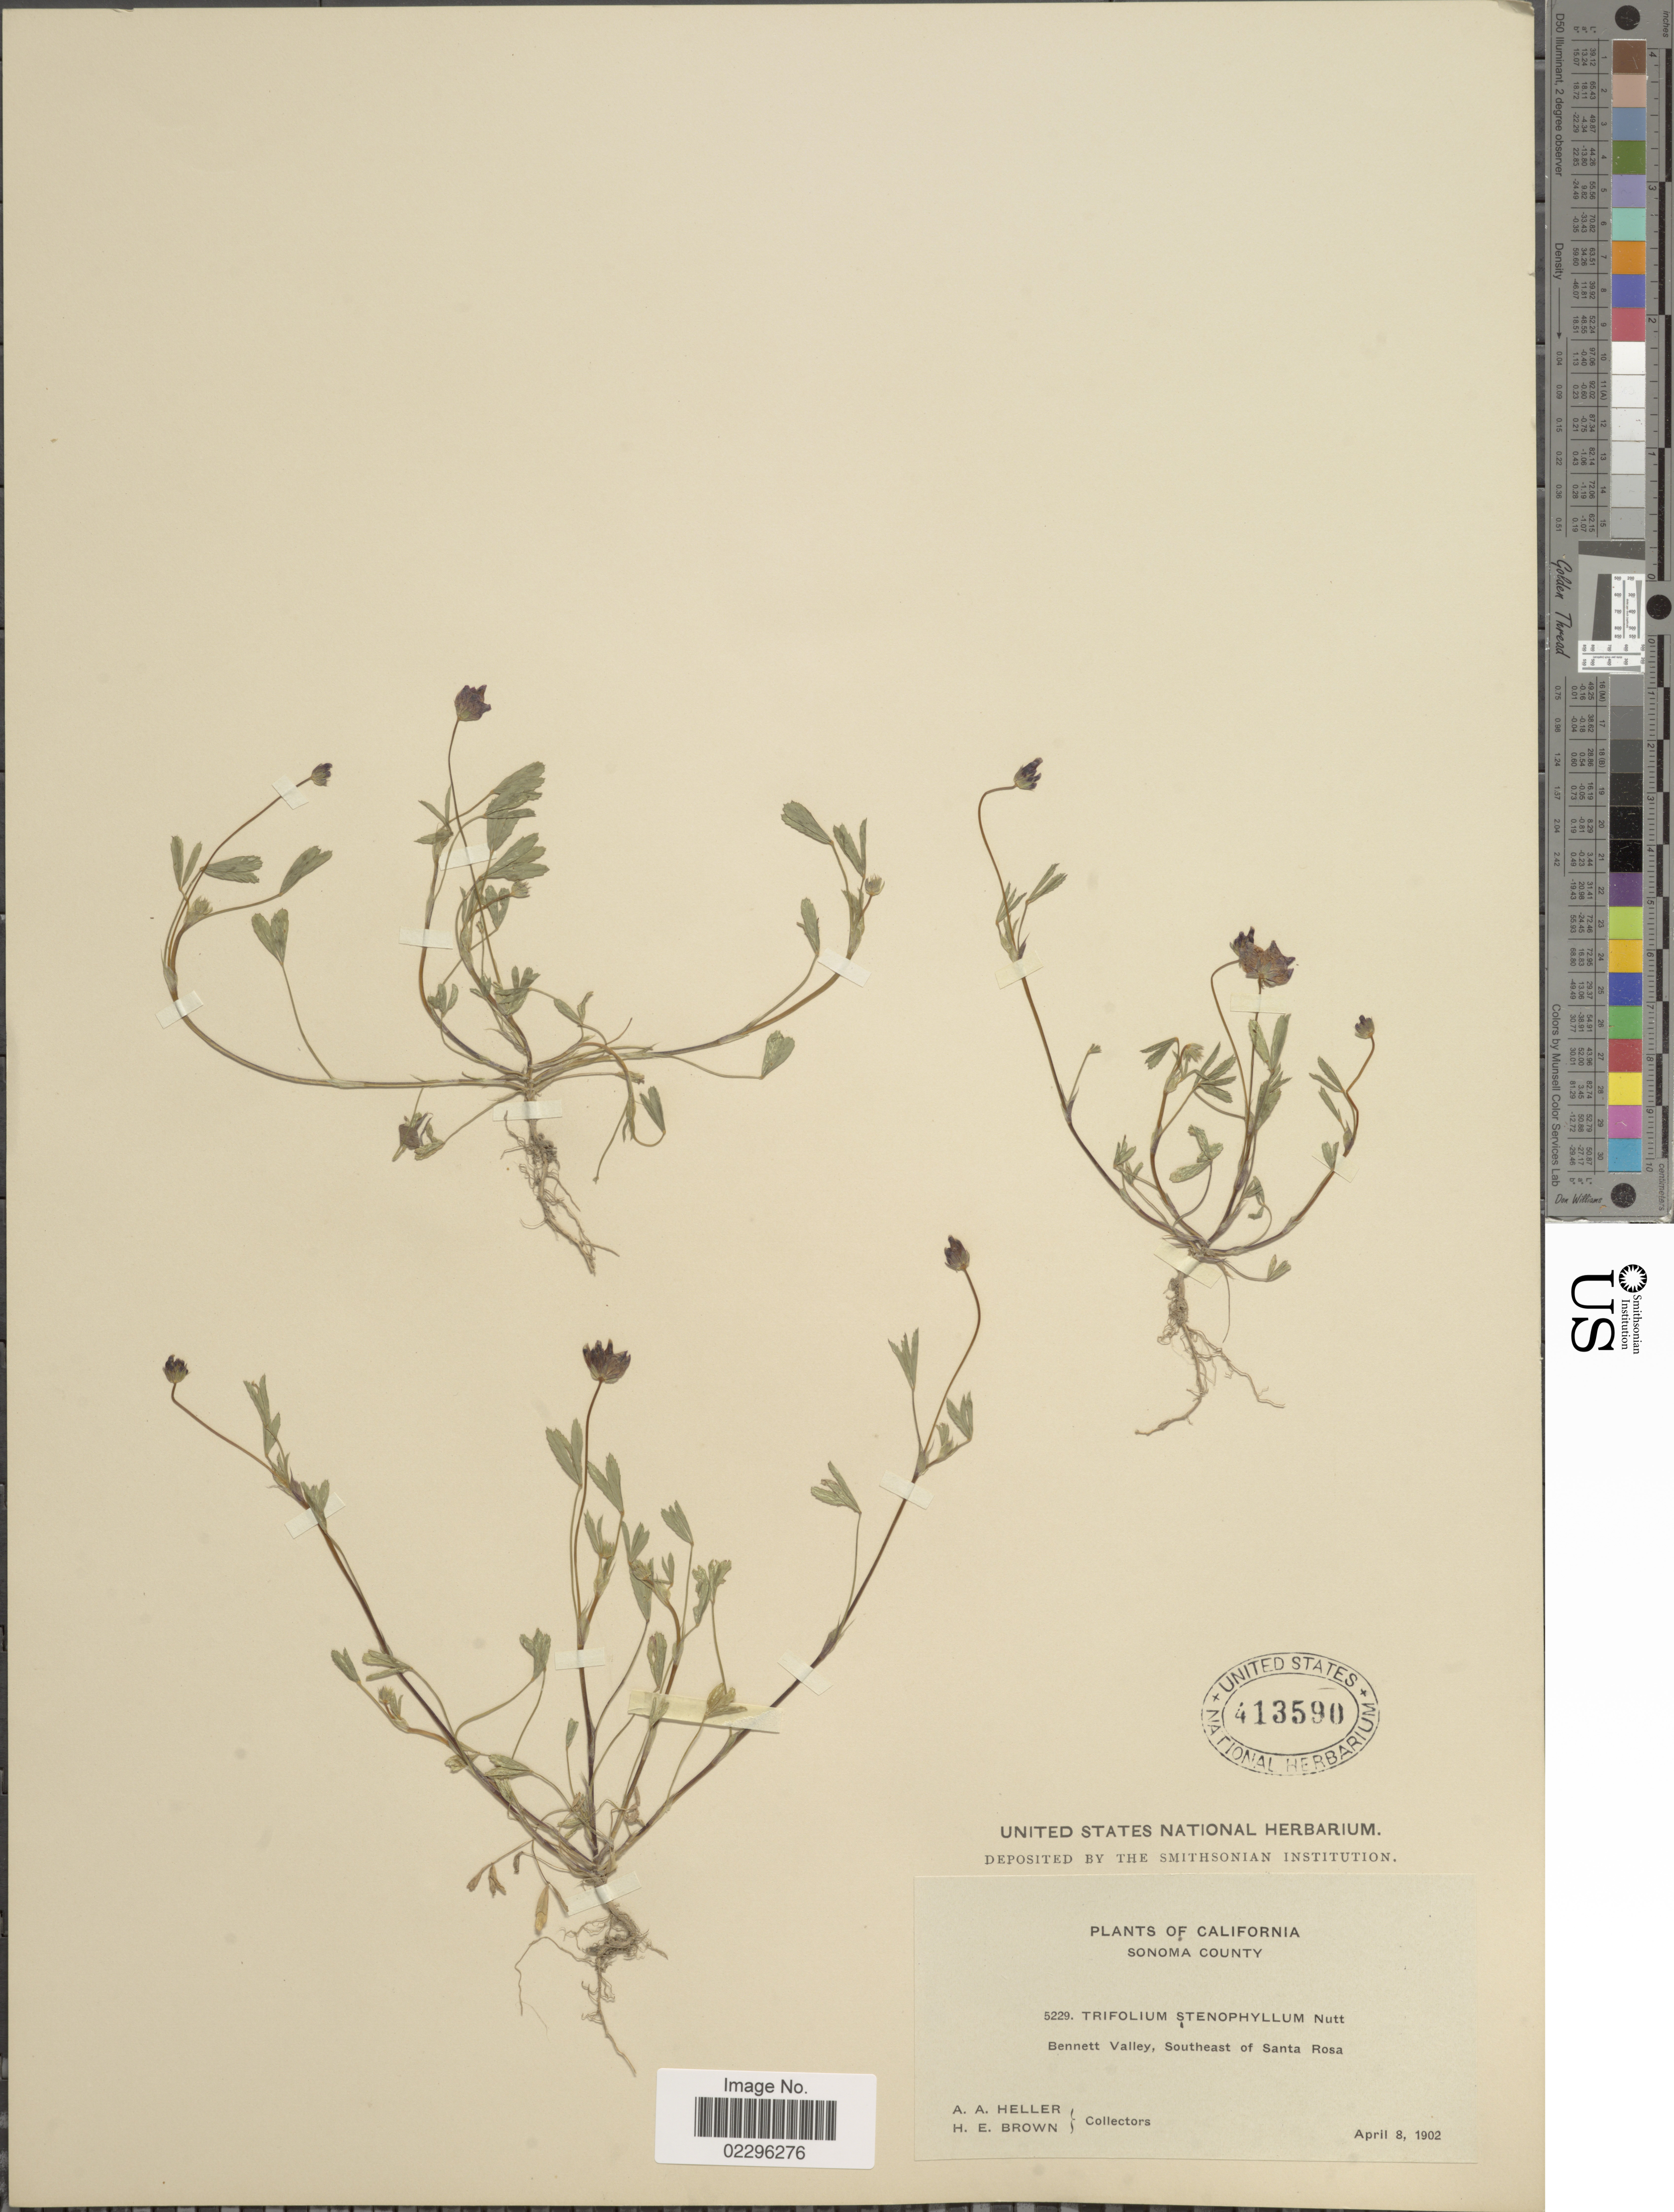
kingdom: Plantae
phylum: Tracheophyta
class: Magnoliopsida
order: Fabales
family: Fabaceae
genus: Trifolium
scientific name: Trifolium depauperatum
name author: Desv.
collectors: A. A. Heller & H. E. Brown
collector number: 5229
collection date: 1902-04-08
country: United States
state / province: California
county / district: Sonoma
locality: Sonoma County. Bennett Valley, Southeast of Santa Rosa.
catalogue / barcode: US 413590